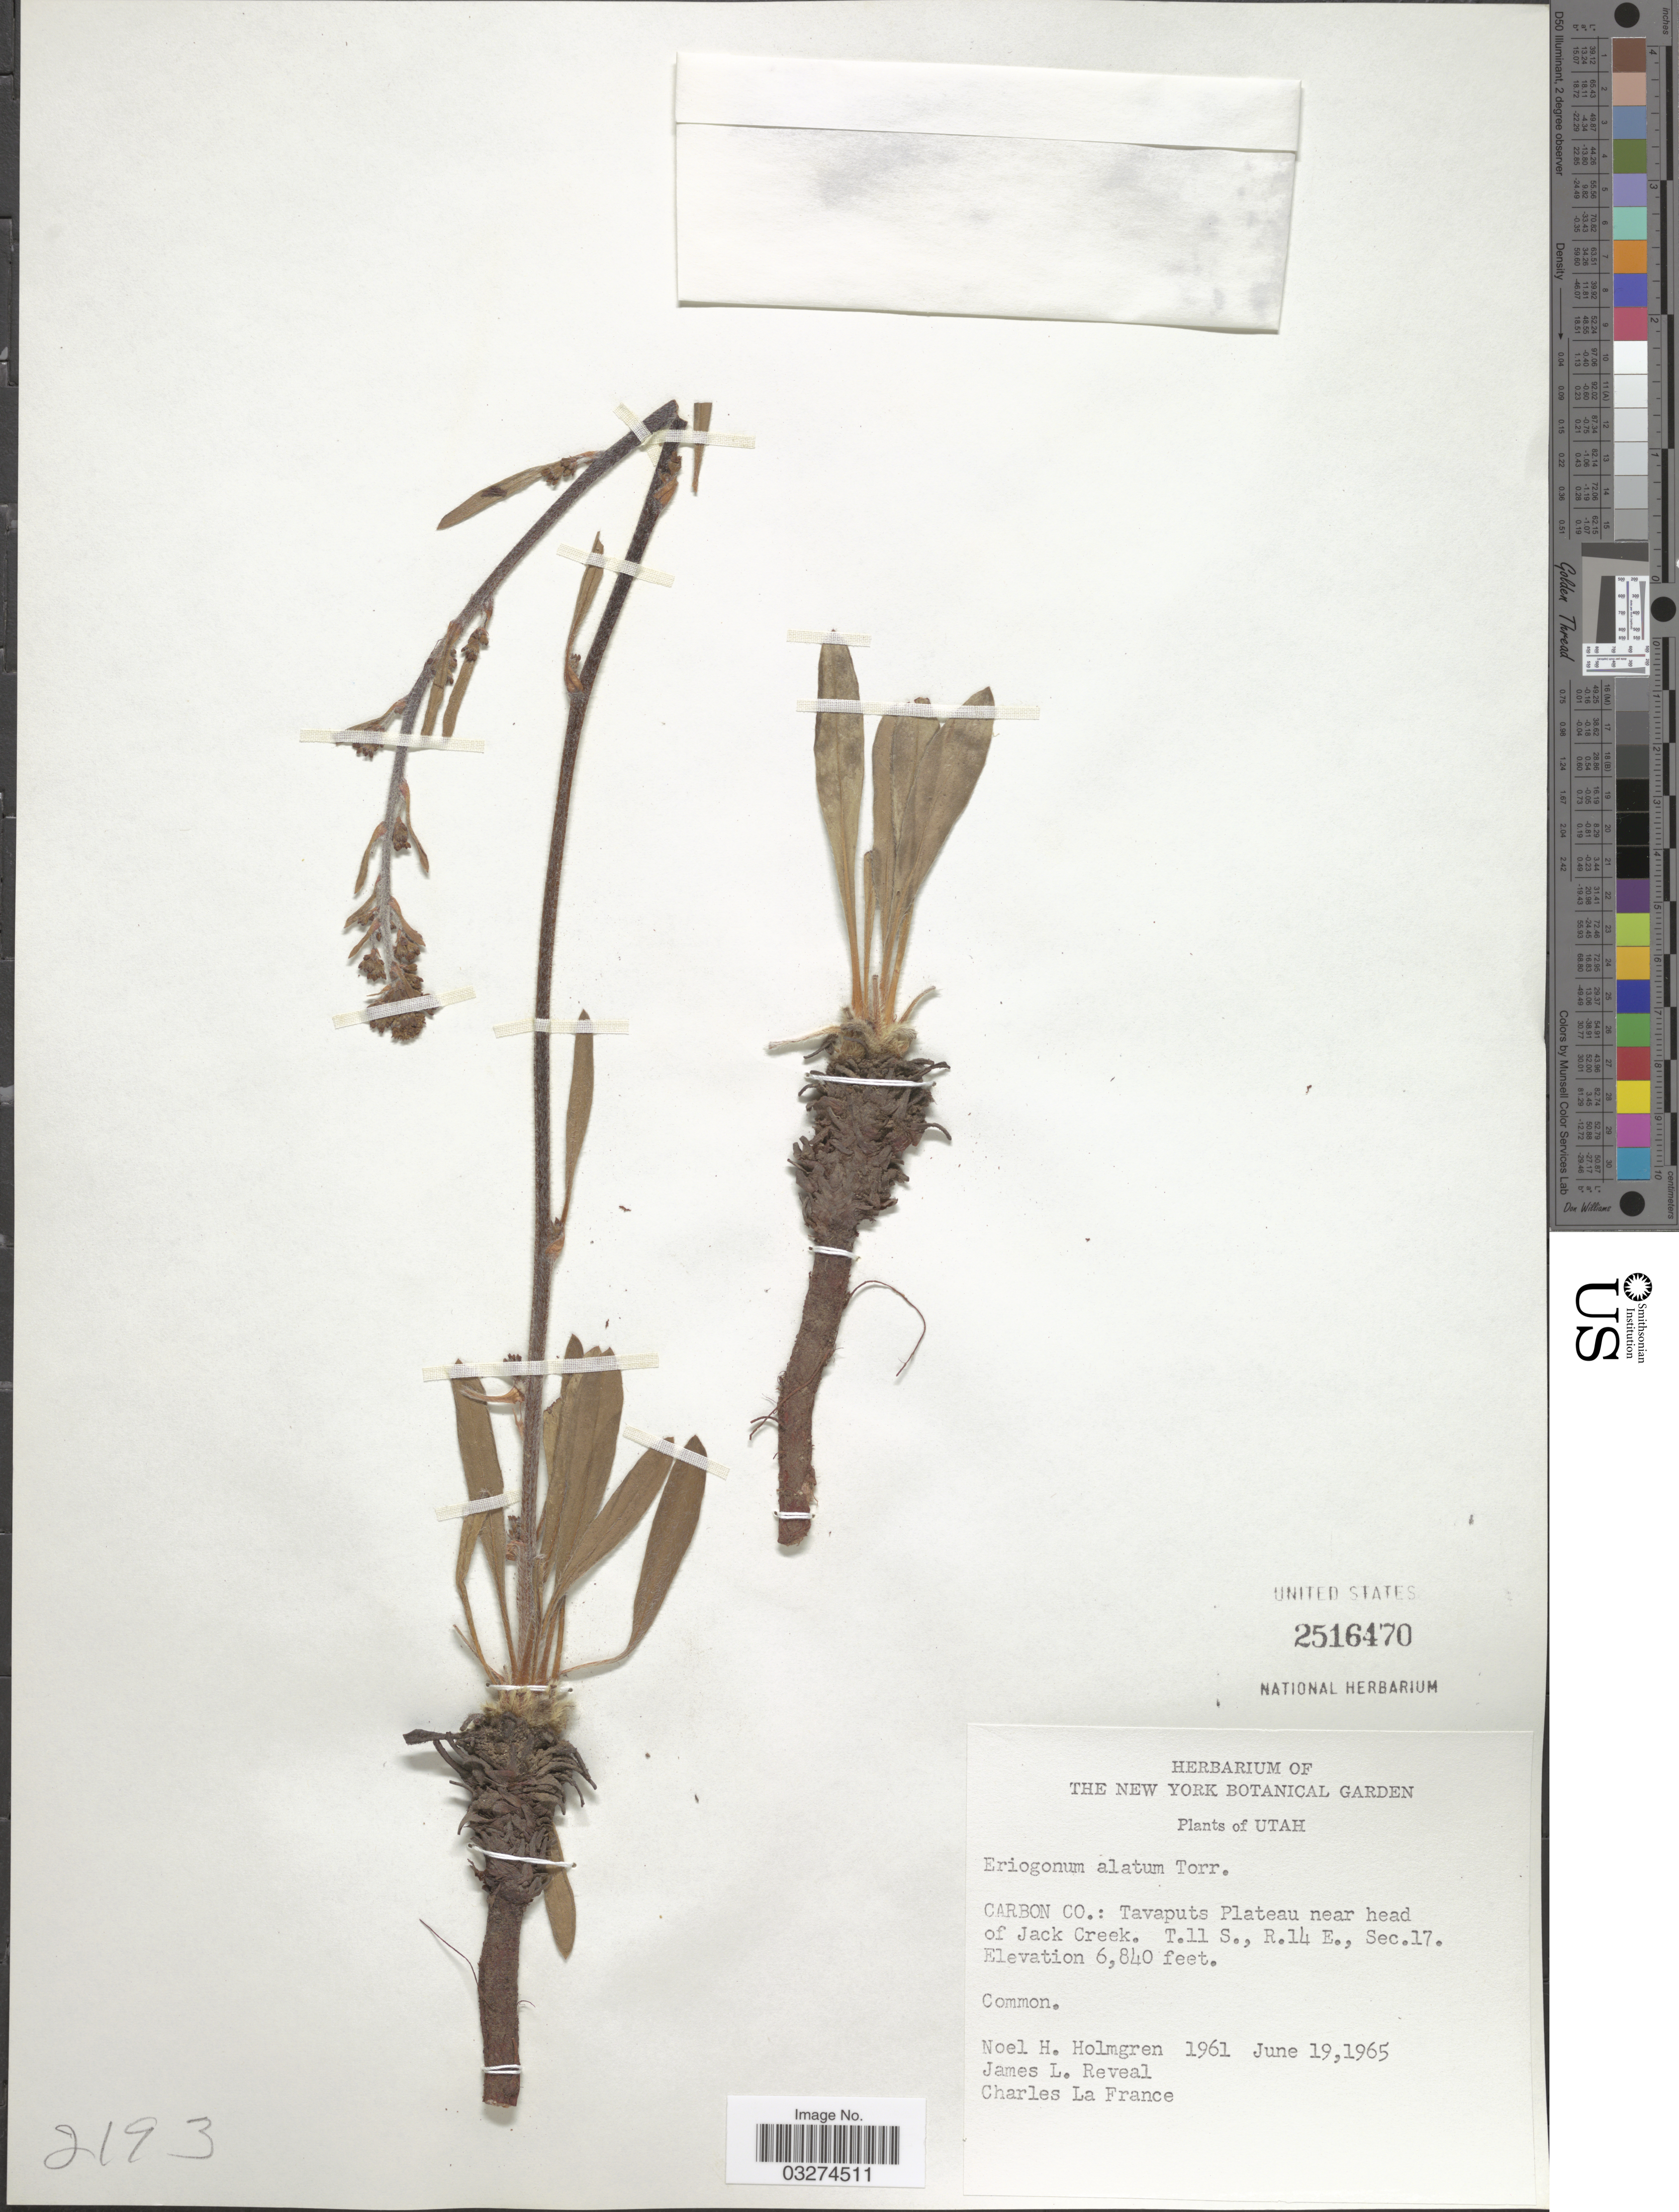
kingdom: Plantae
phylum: Tracheophyta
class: Magnoliopsida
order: Caryophyllales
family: Polygonaceae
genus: Eriogonum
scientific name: Eriogonum alatum var. alatum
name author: Torr.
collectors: N. H. Holmgren, J. L. Reveal & C. LaFrance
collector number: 1961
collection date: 1965-06-19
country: United States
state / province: Utah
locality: Carbon Co.: Tavaputs Plateau near head of Jack Creek. T.11 S., R.14 E., Sec. 17.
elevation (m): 2085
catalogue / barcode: US 2516470